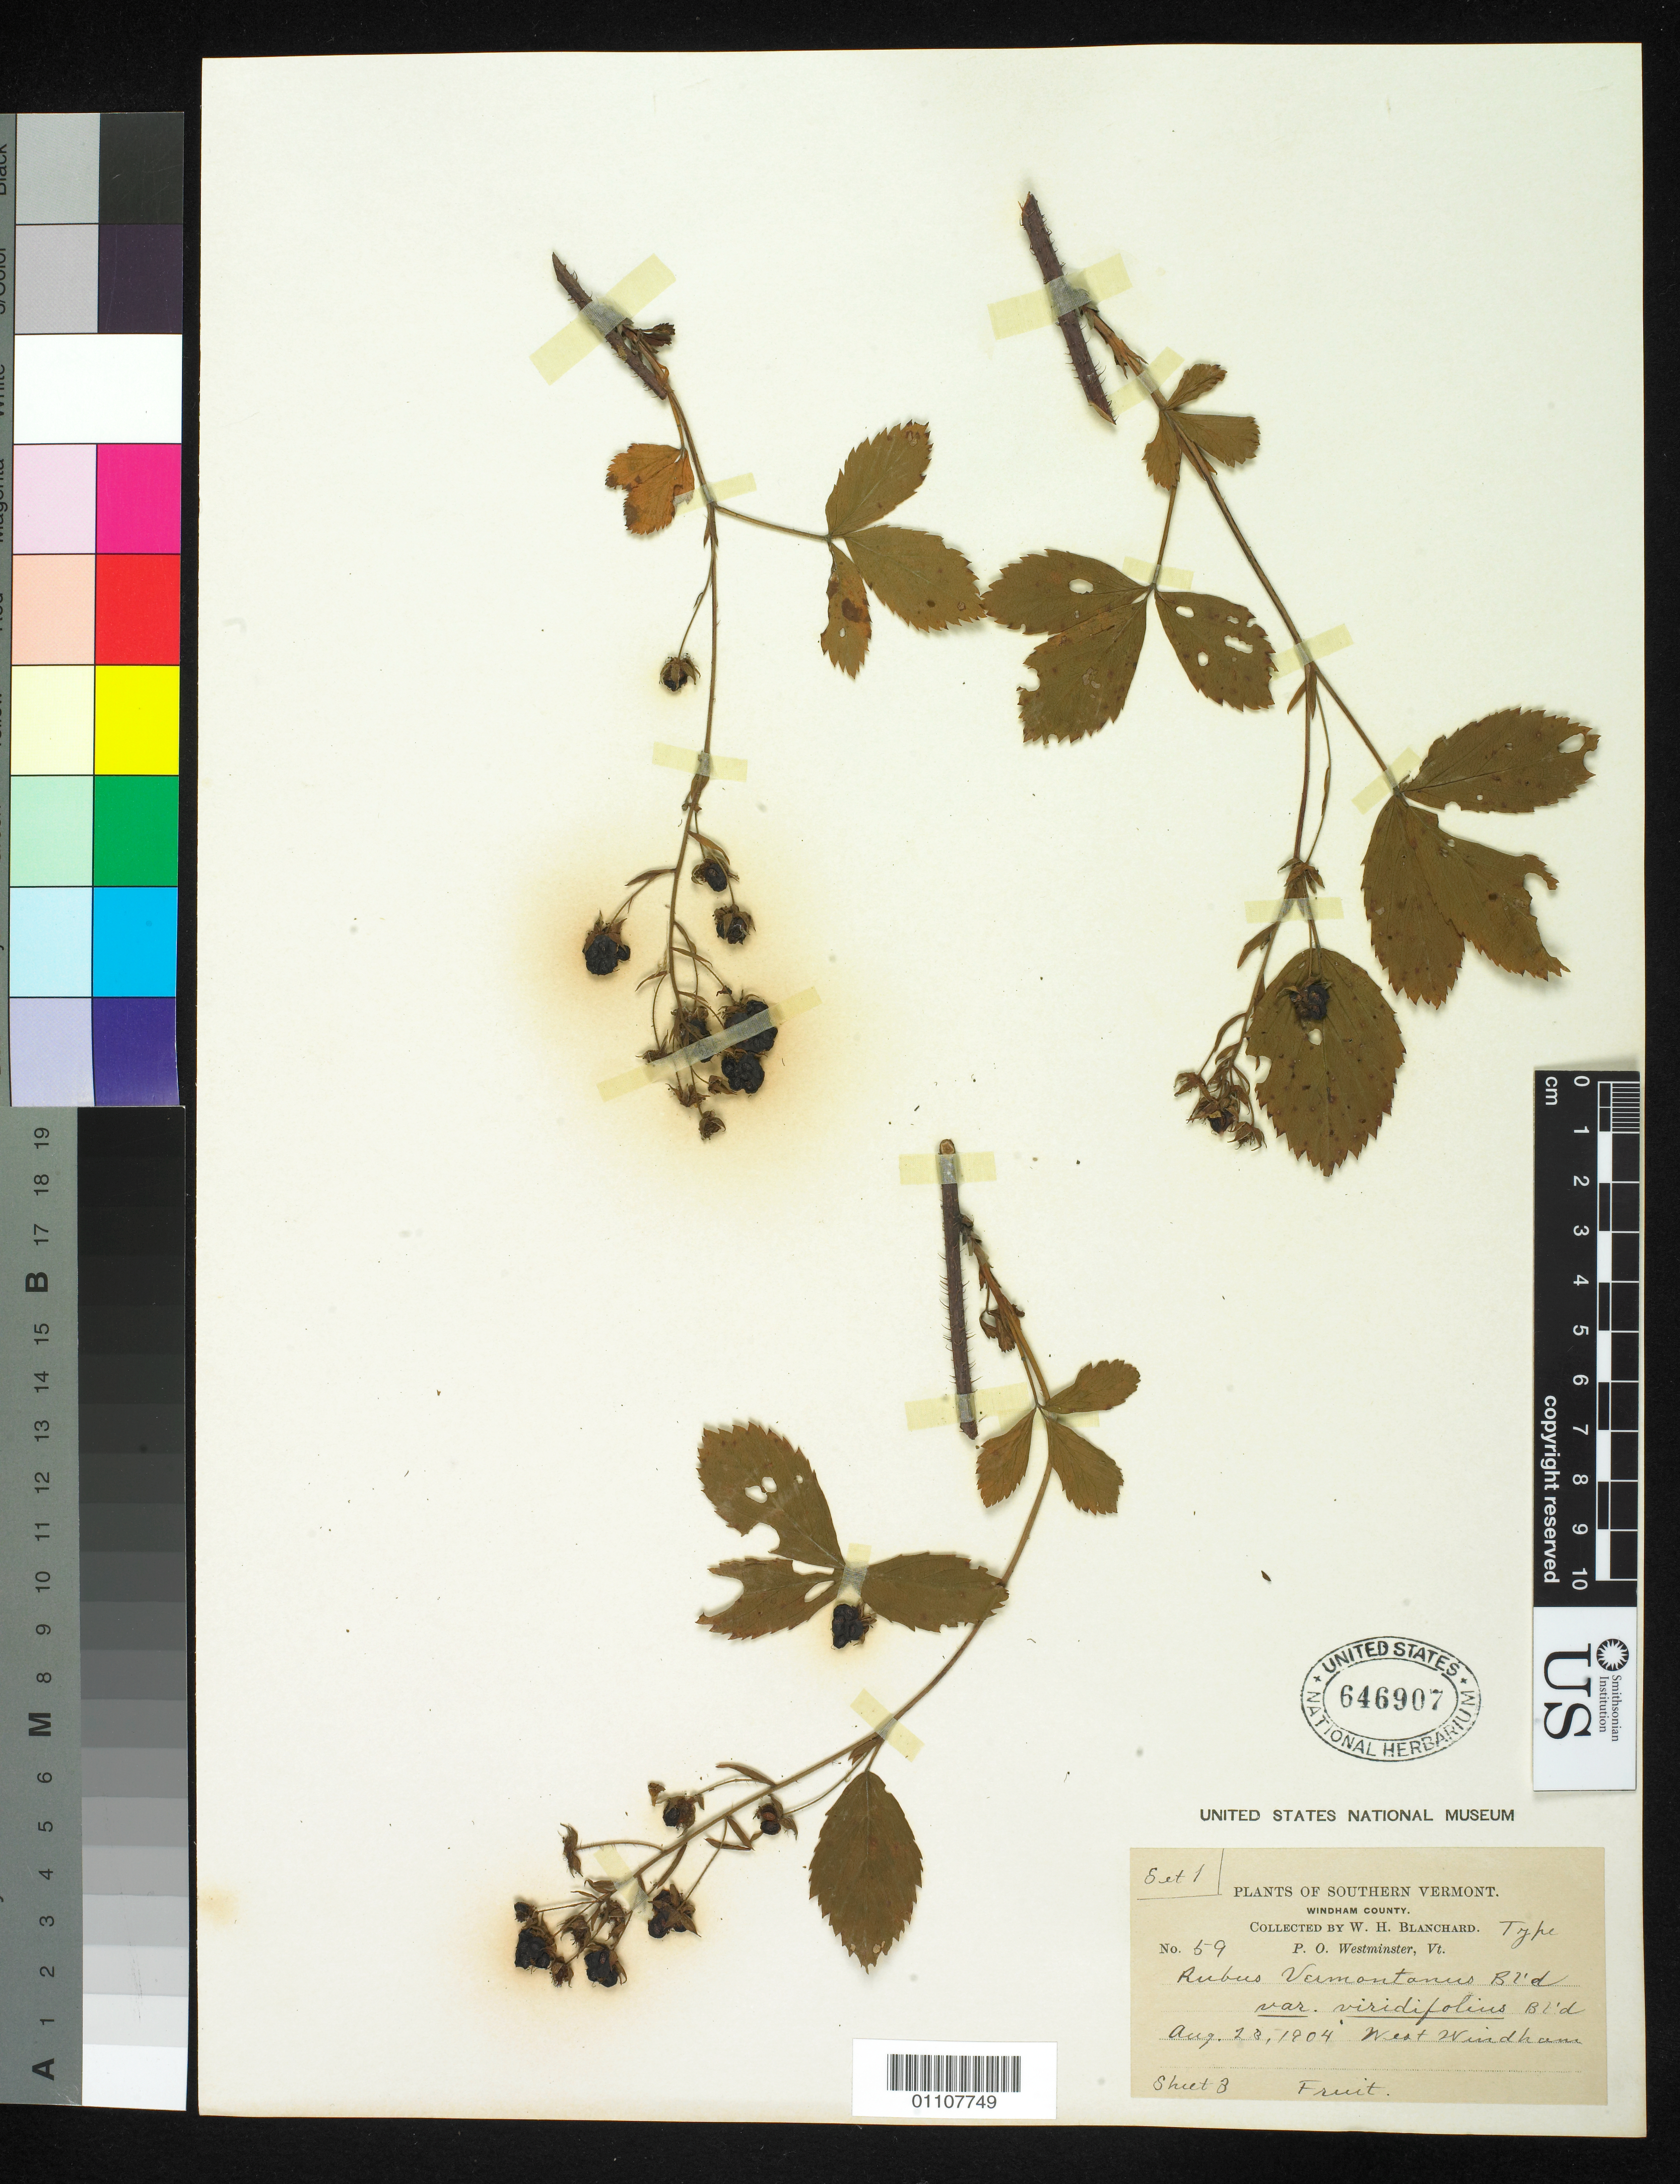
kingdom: Plantae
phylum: Tracheophyta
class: Magnoliopsida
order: Rosales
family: Rosaceae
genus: Rubus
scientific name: Rubus vermontanus var. viridifolius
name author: Blanch.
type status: Syntype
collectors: W. H. Blanchard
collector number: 59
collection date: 1904-08-23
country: United States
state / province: Vermont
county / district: Windham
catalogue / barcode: US 646907